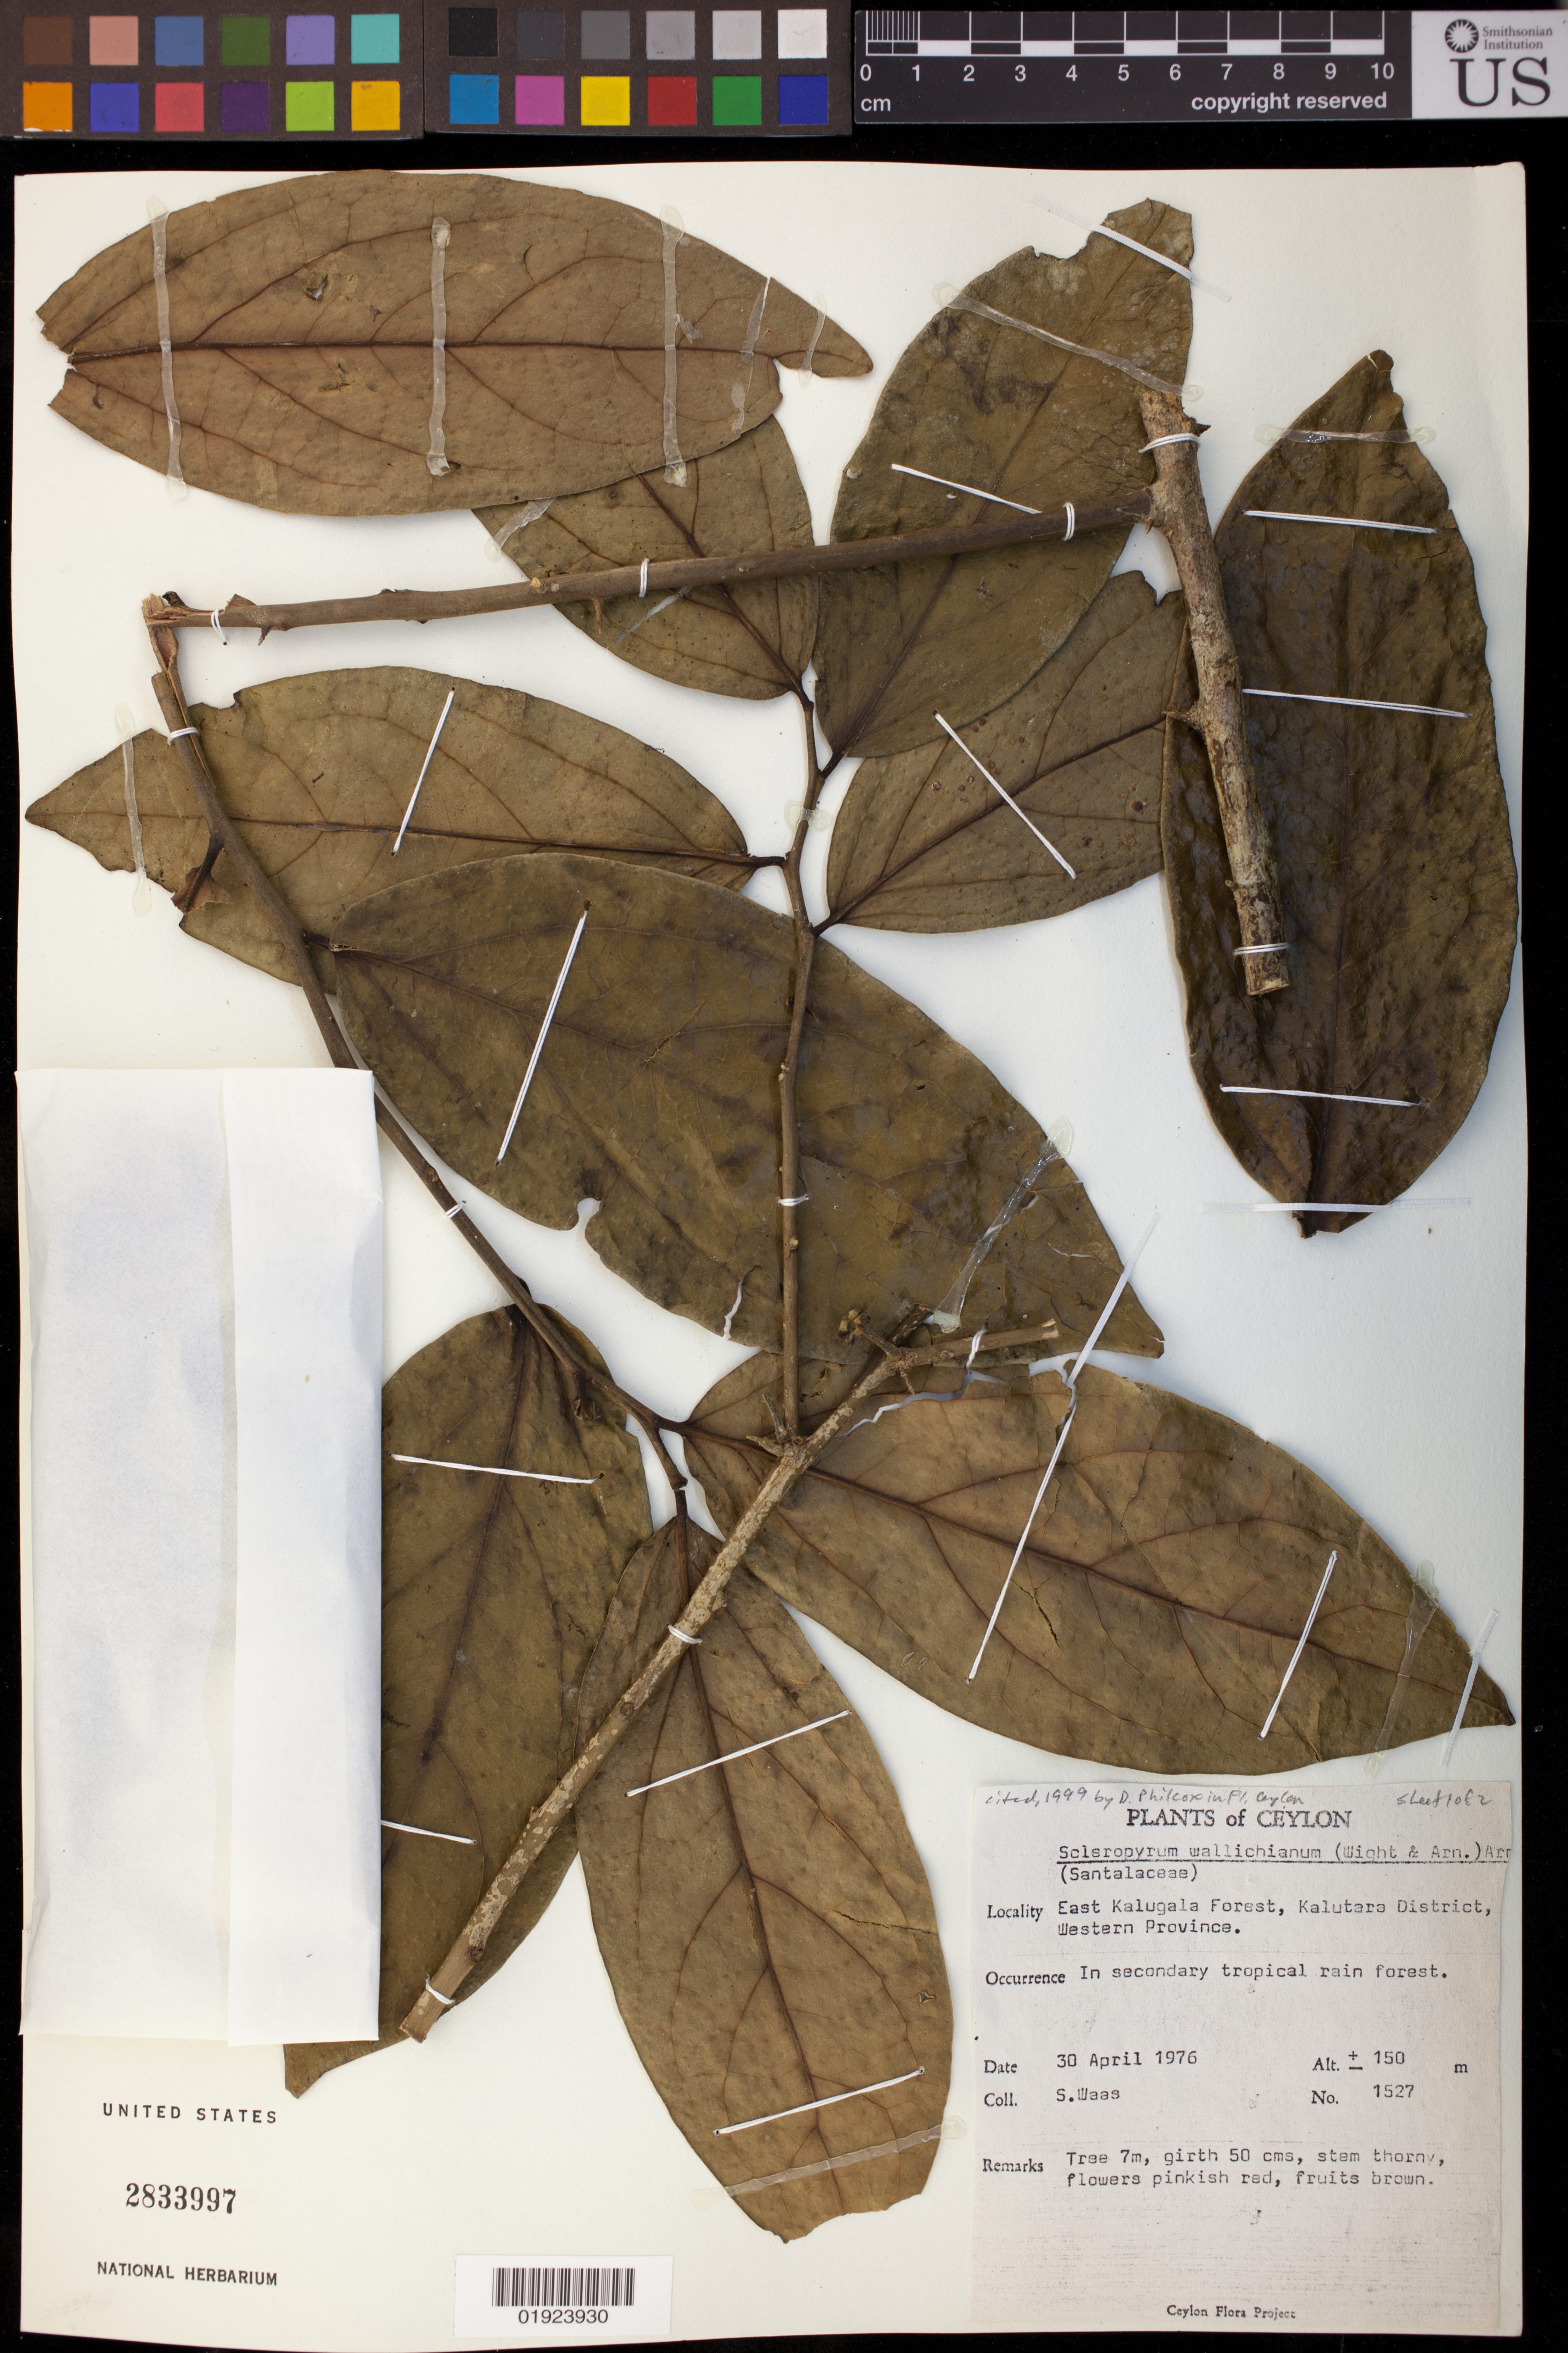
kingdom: Plantae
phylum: Tracheophyta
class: Magnoliopsida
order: Santalales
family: Cervantesiaceae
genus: Scleropyrum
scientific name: Scleropyrum wallichianum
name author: (Wight & Arn.) Arn.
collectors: S. Waas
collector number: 1527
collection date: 1976-04-30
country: Sri Lanka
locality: East Kalugala Forest, Kalutars District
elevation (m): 150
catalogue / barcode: US 2833997